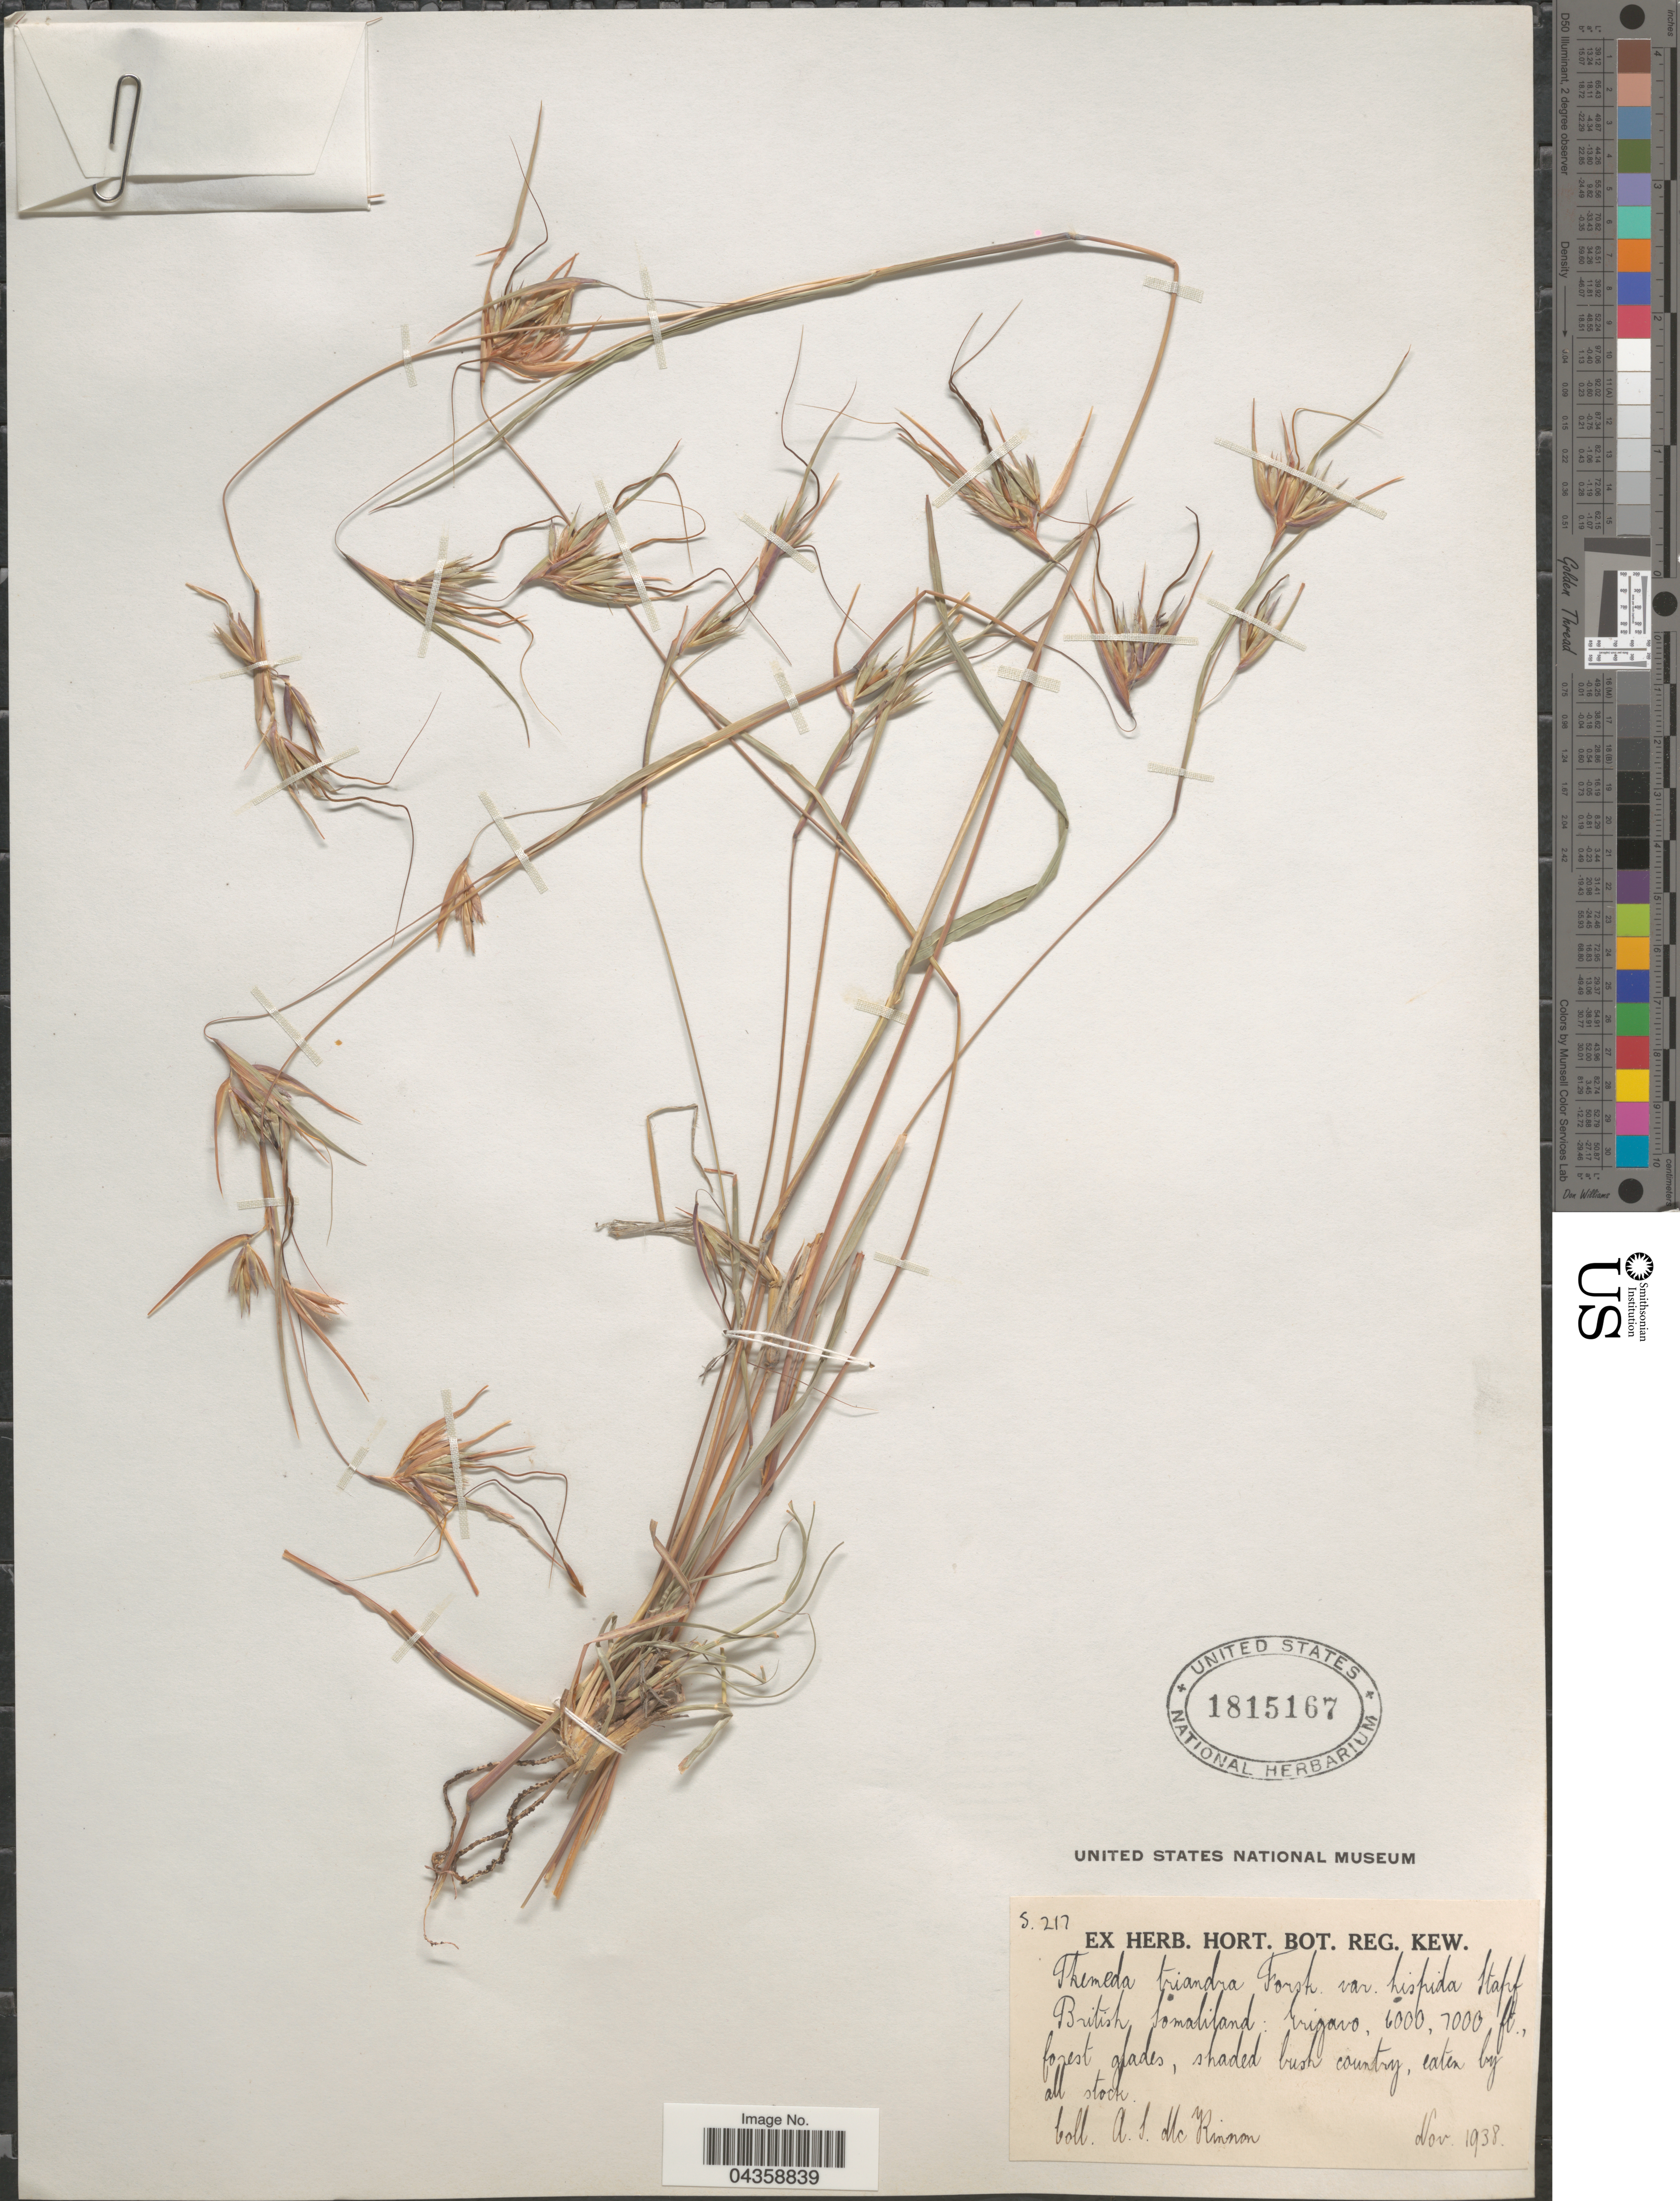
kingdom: Plantae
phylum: Tracheophyta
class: Liliopsida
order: Poales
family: Poaceae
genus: Themeda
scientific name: Themeda triandra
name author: Forssk.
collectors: A. Mckinnon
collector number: S.217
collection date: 1938-11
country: Somalia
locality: British Somaliland: Erigavo.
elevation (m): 1829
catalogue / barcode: US 1815167